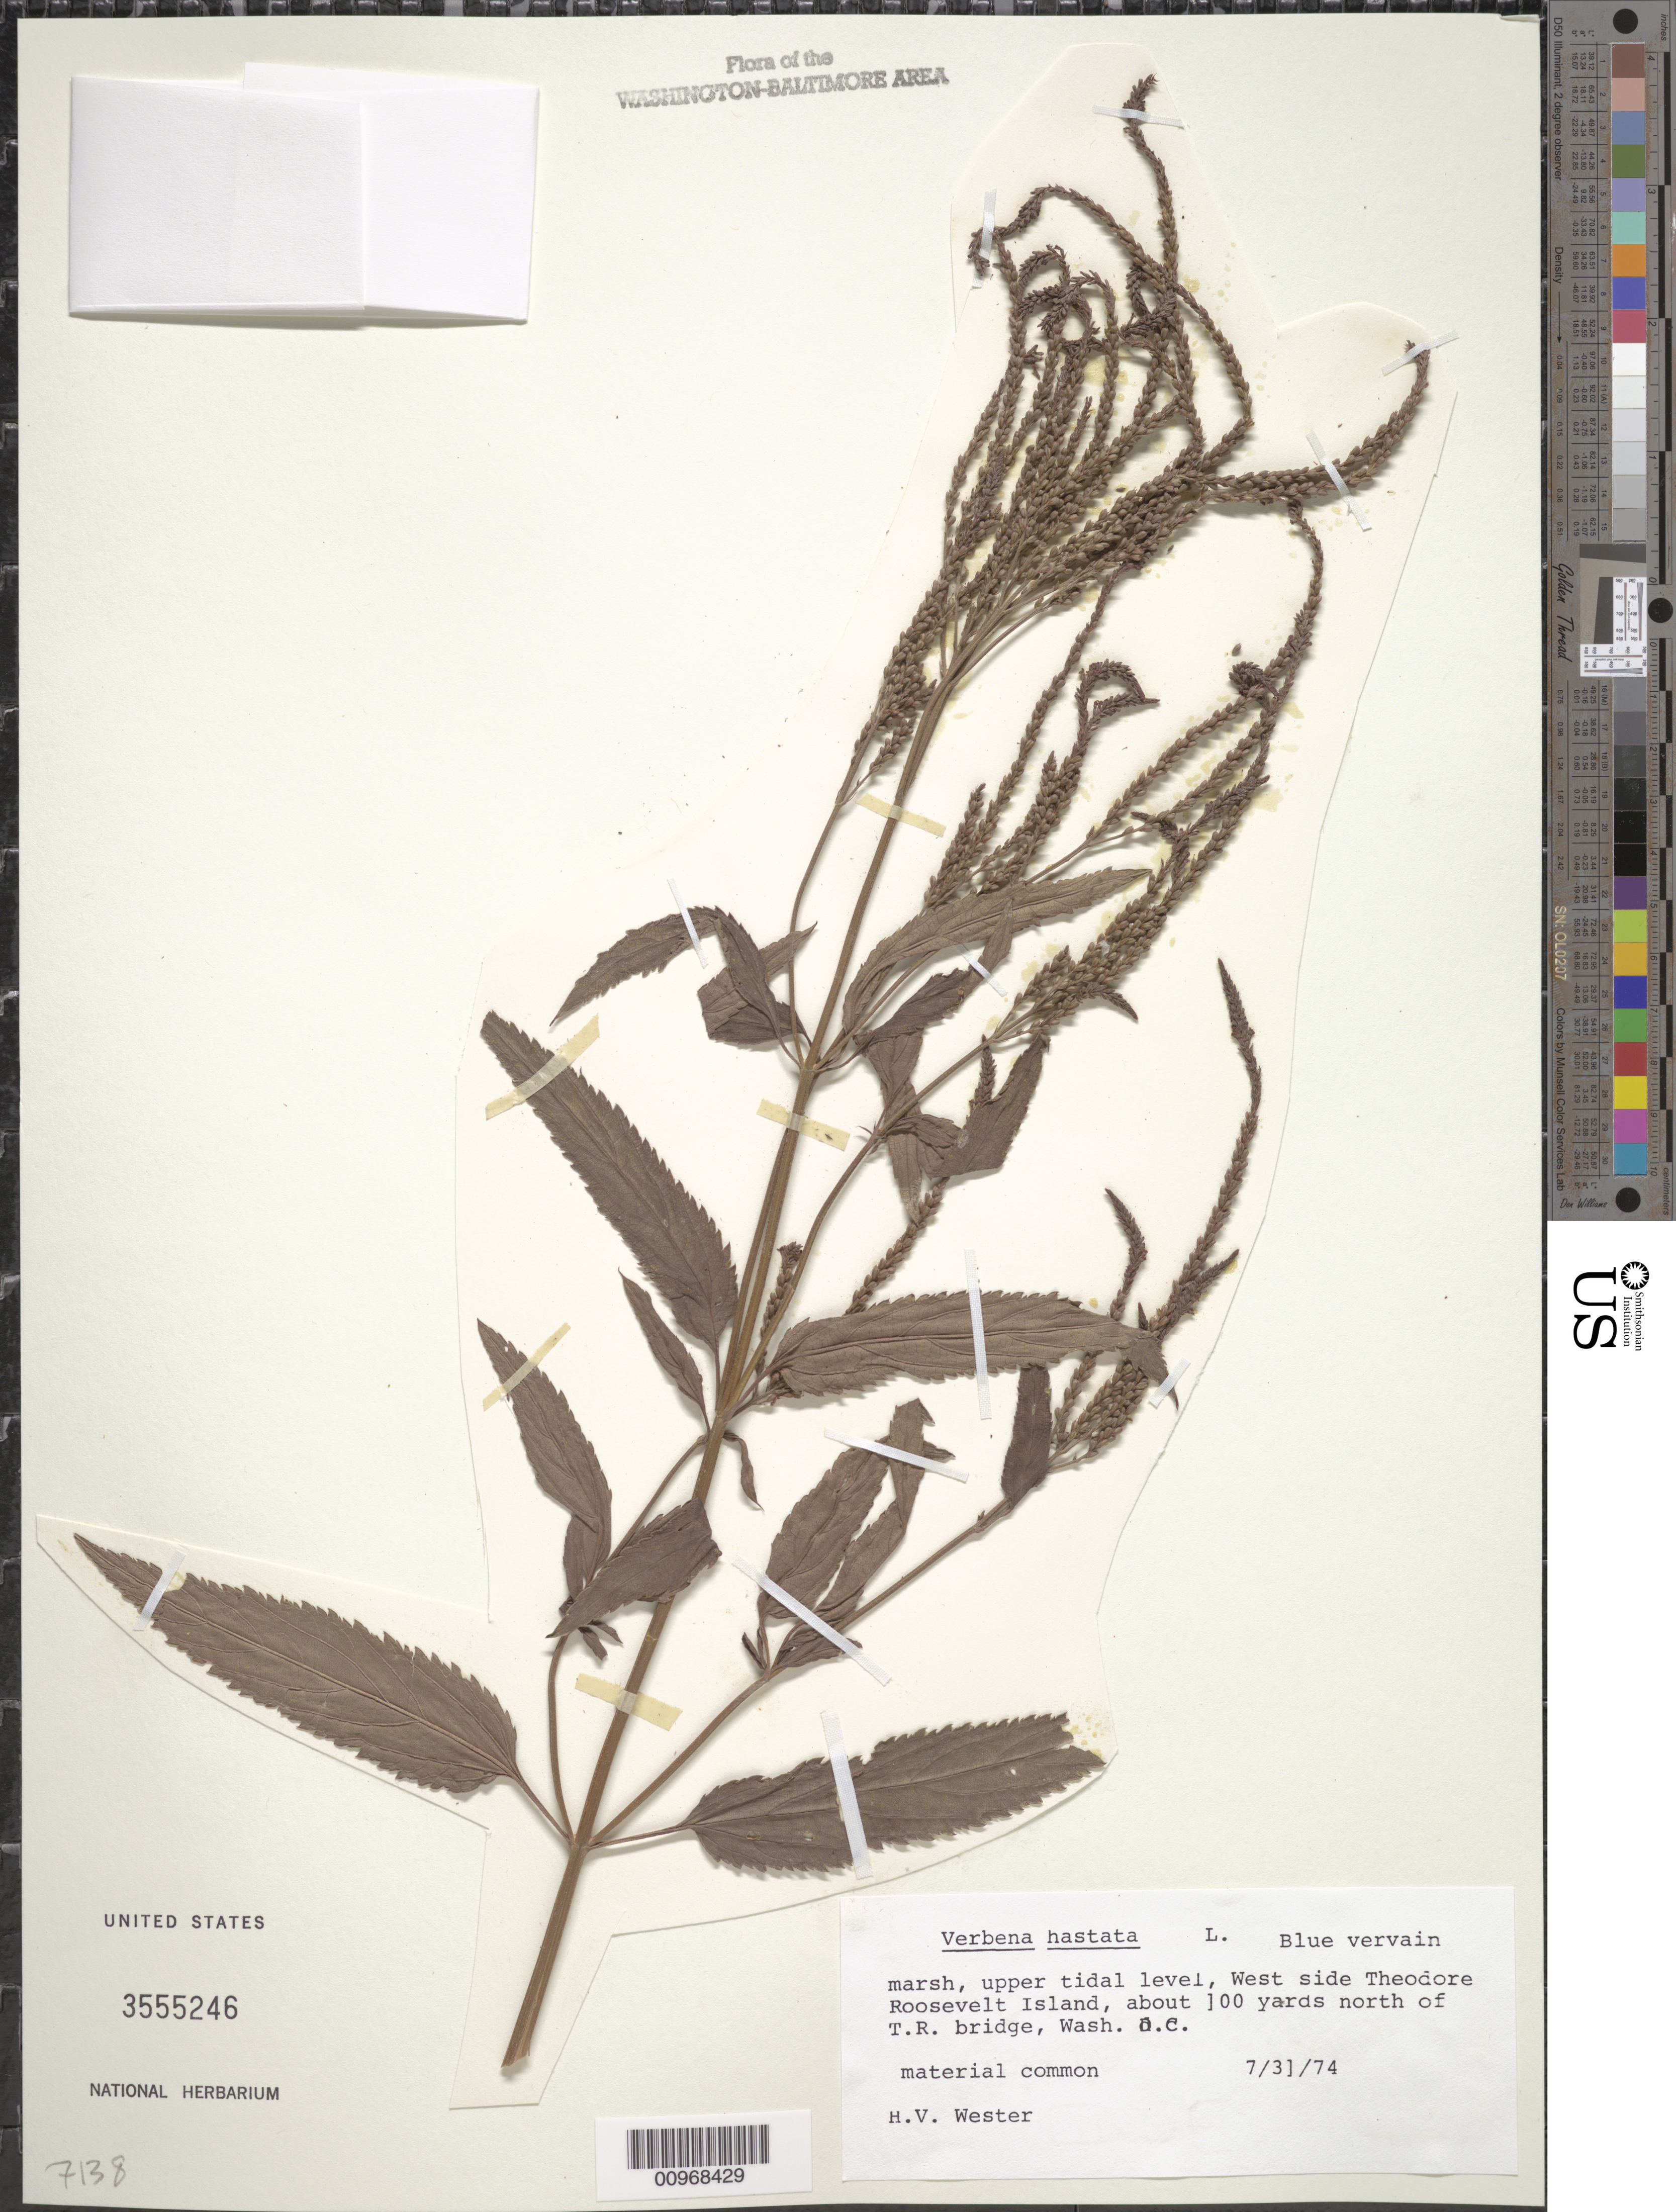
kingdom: Plantae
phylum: Tracheophyta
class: Magnoliopsida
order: Lamiales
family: Verbenaceae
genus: Verbena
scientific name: Verbena hastata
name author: L.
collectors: H. Wester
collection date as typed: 7/31/74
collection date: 1974-07-31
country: United States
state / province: District of Columbia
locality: West side Theodore Roosevelt Island, about 100 yards north of T.R. Bridge, Washington, DC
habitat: marsh, upper tidal level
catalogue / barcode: US 3555246